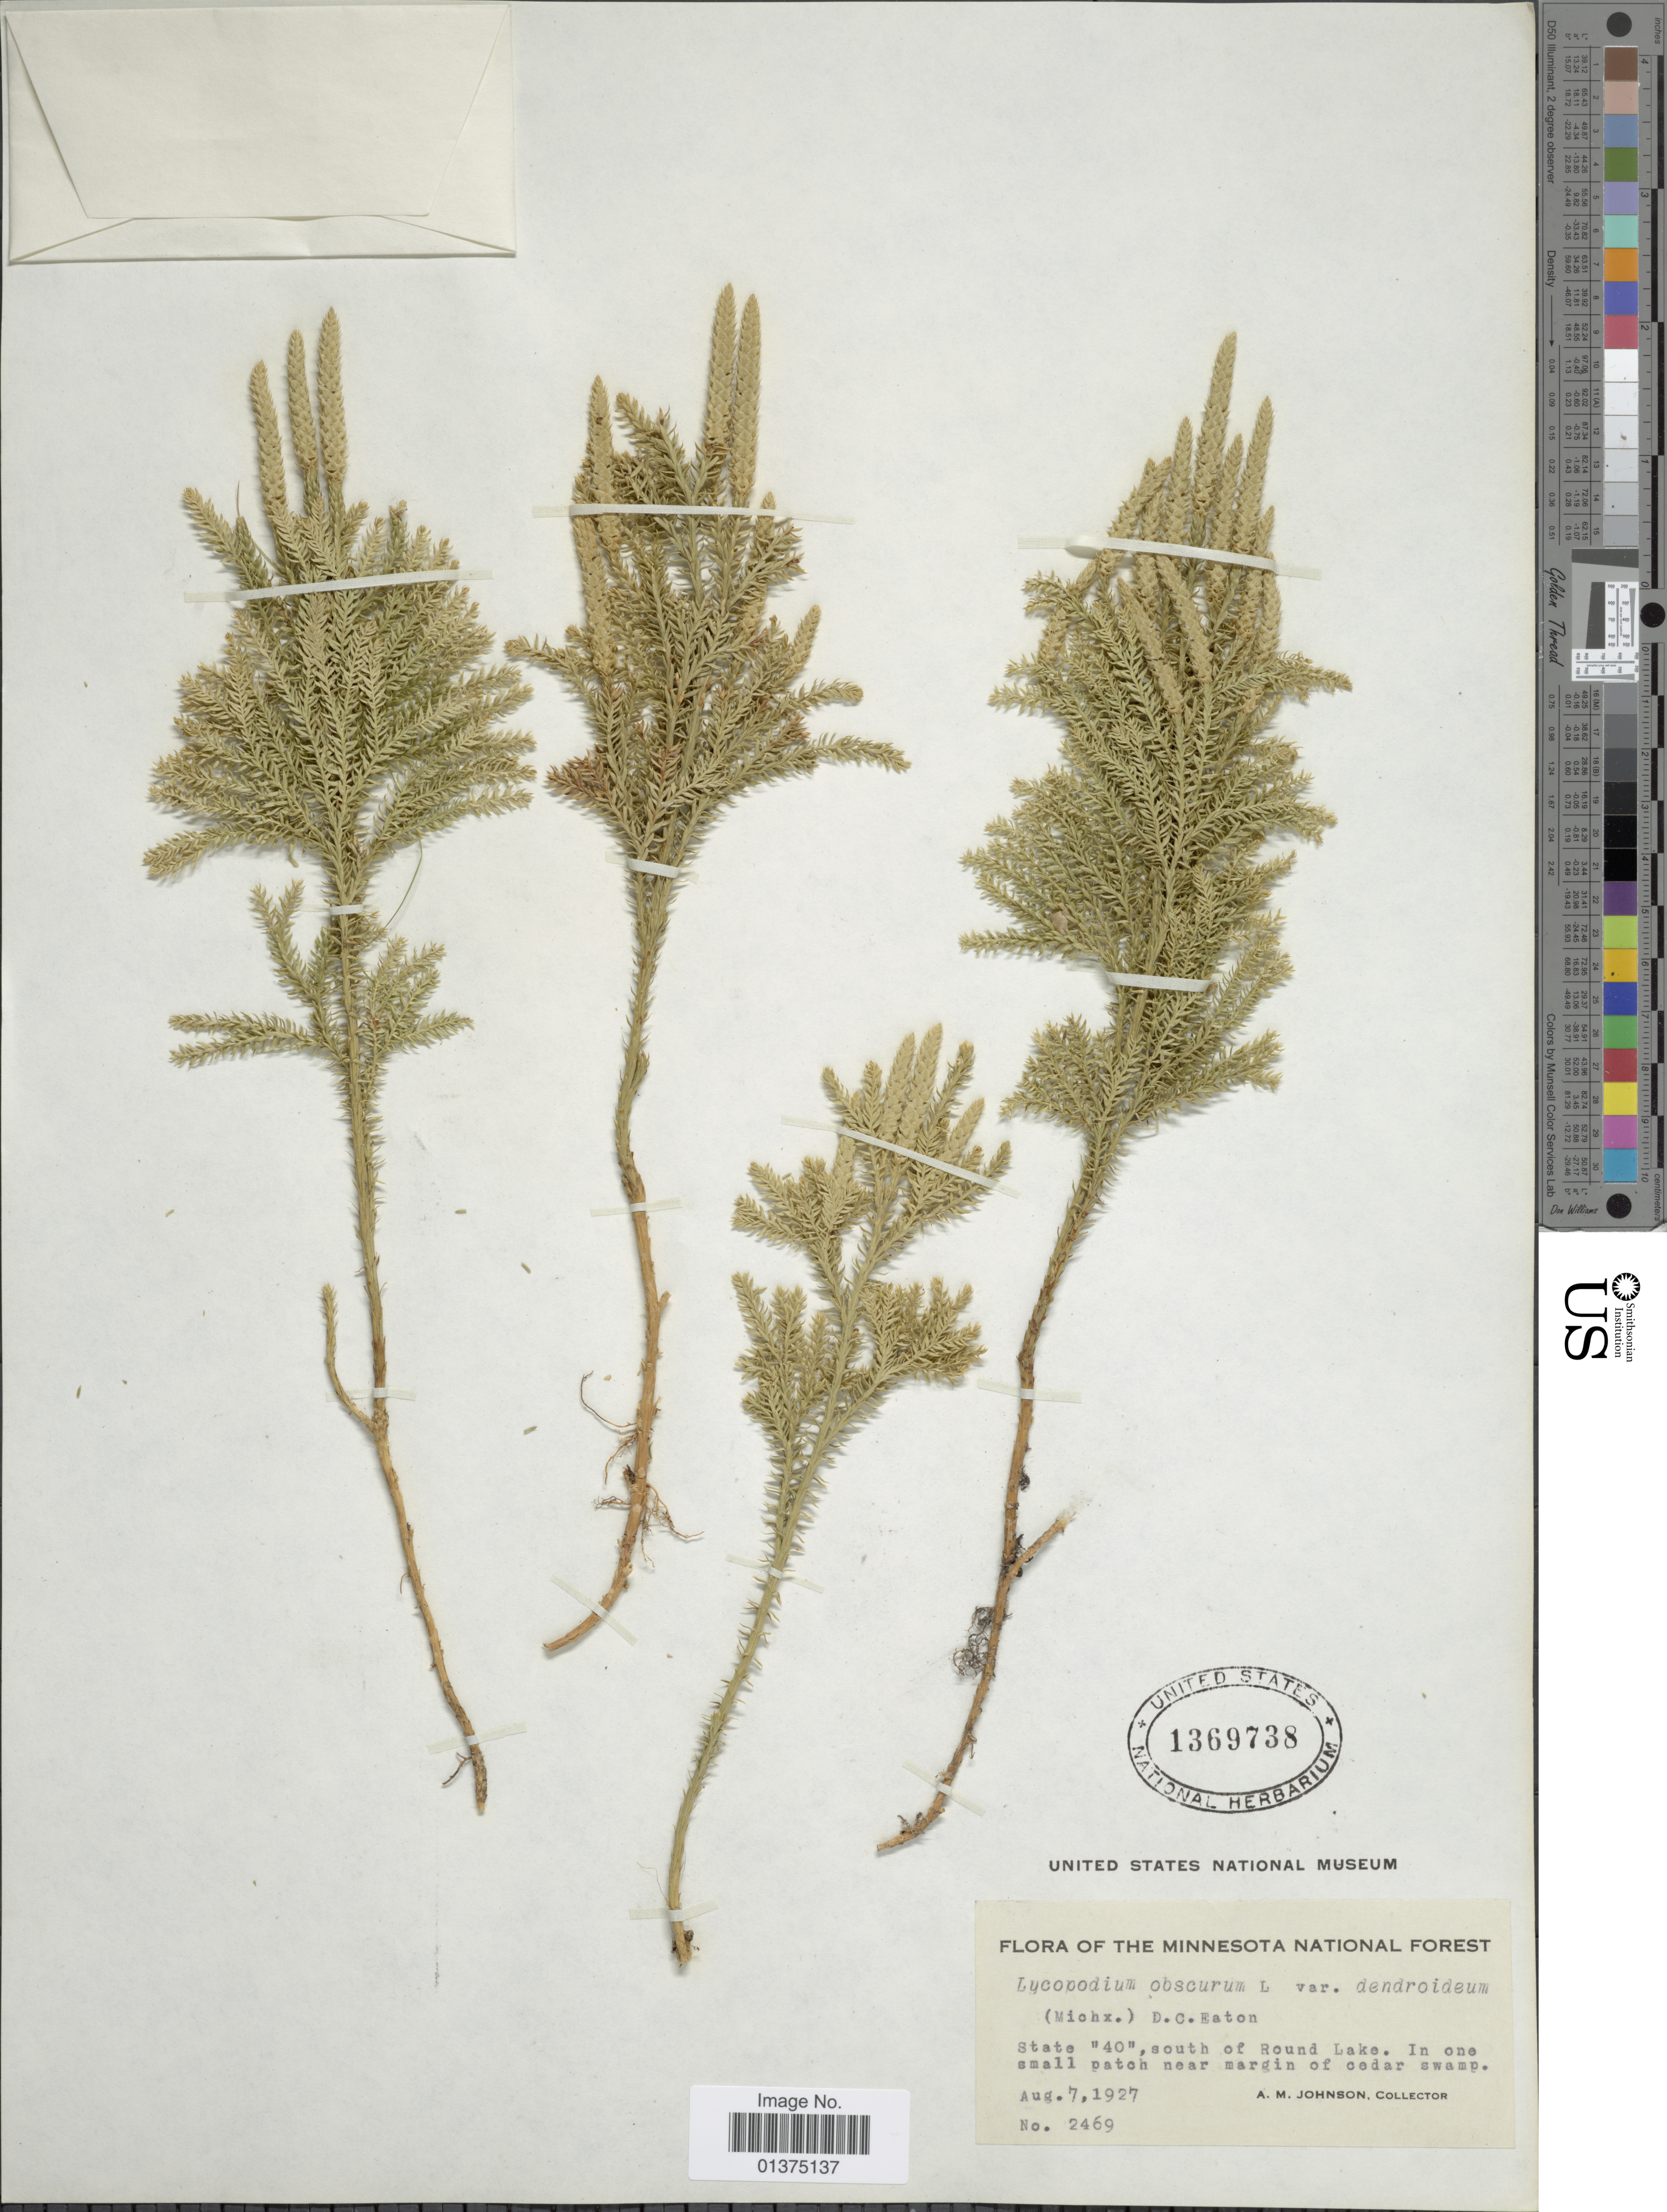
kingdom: Plantae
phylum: Tracheophyta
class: Lycopodiopsida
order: Lycopodiales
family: Lycopodiaceae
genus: Dendrolycopodium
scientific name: Dendrolycopodium dendroideum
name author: (Michx.) A. Haines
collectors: A. M. Johnson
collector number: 2469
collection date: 1927-08-07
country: United States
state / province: Minnesota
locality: Minnesota National Forest, State '40', south of Round Lake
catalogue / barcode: US 1369738